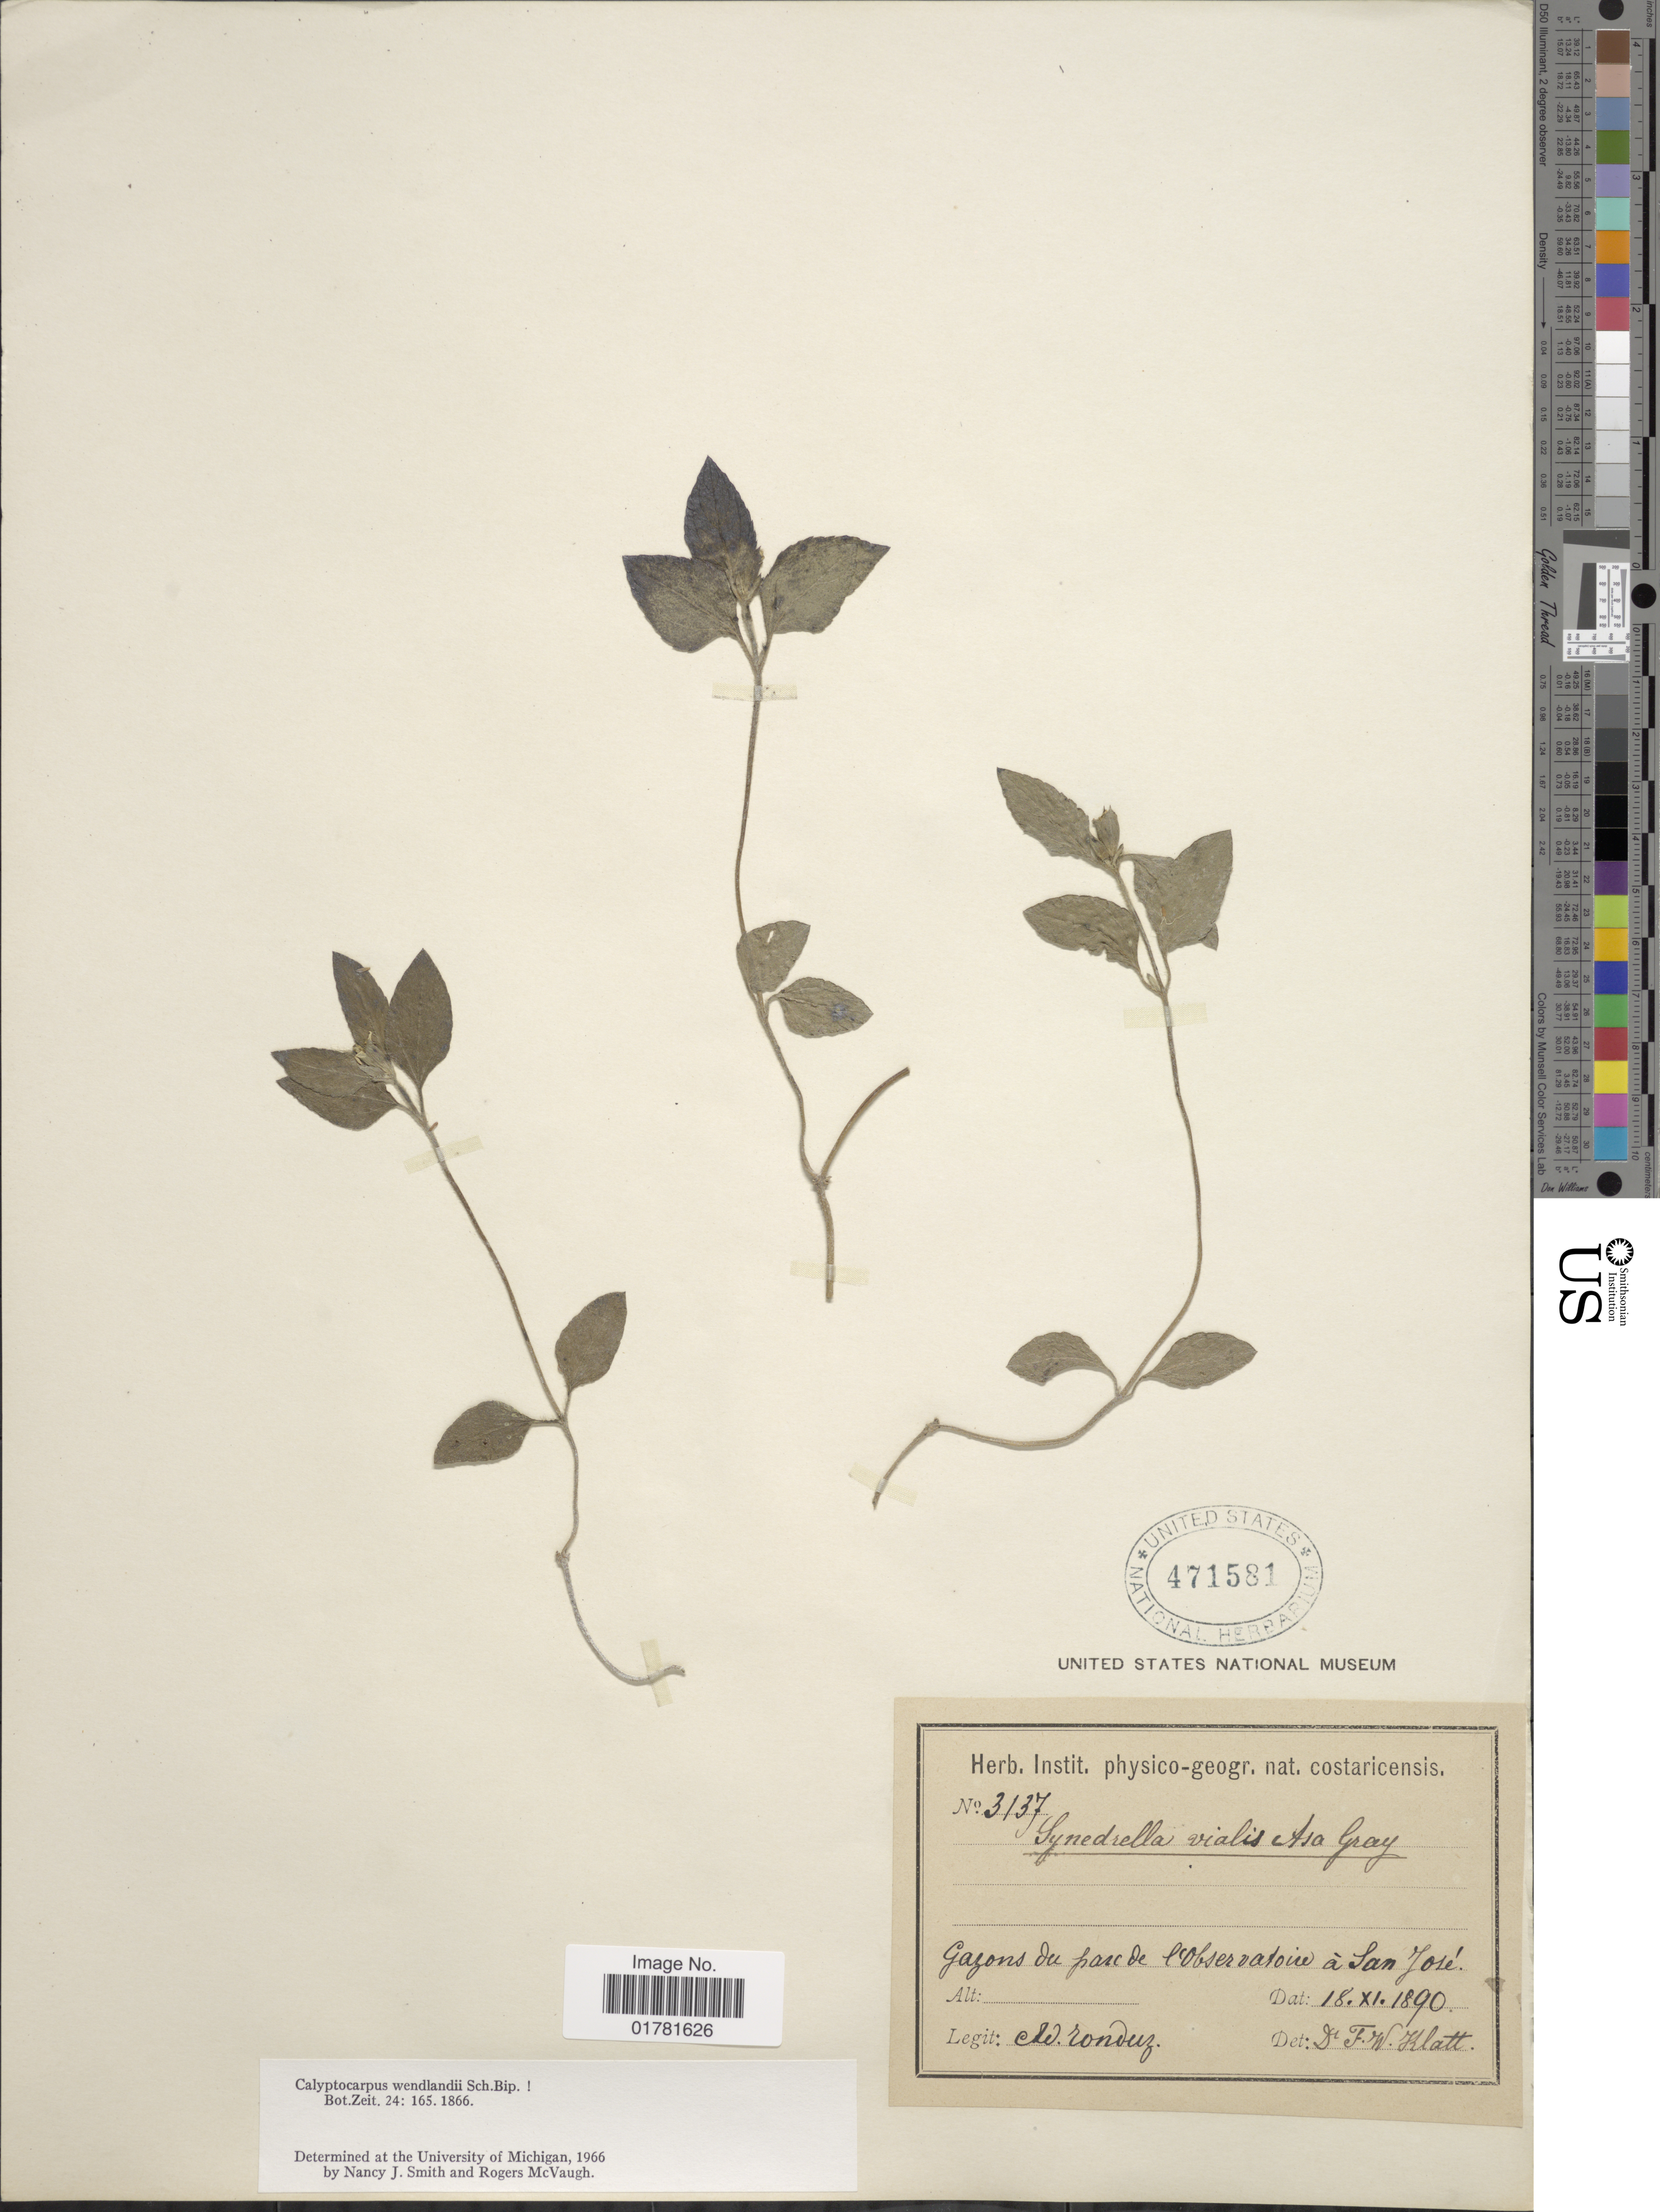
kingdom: Plantae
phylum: Tracheophyta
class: Magnoliopsida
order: Asterales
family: Asteraceae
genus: Calyptocarpus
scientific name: Calyptocarpus wendlandii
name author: Sch. Bip.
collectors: A. Tonduz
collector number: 3173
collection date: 1890-11-18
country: Costa Rica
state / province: San José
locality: Gazons de parc de l'Observatoire á San José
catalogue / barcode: US 471581